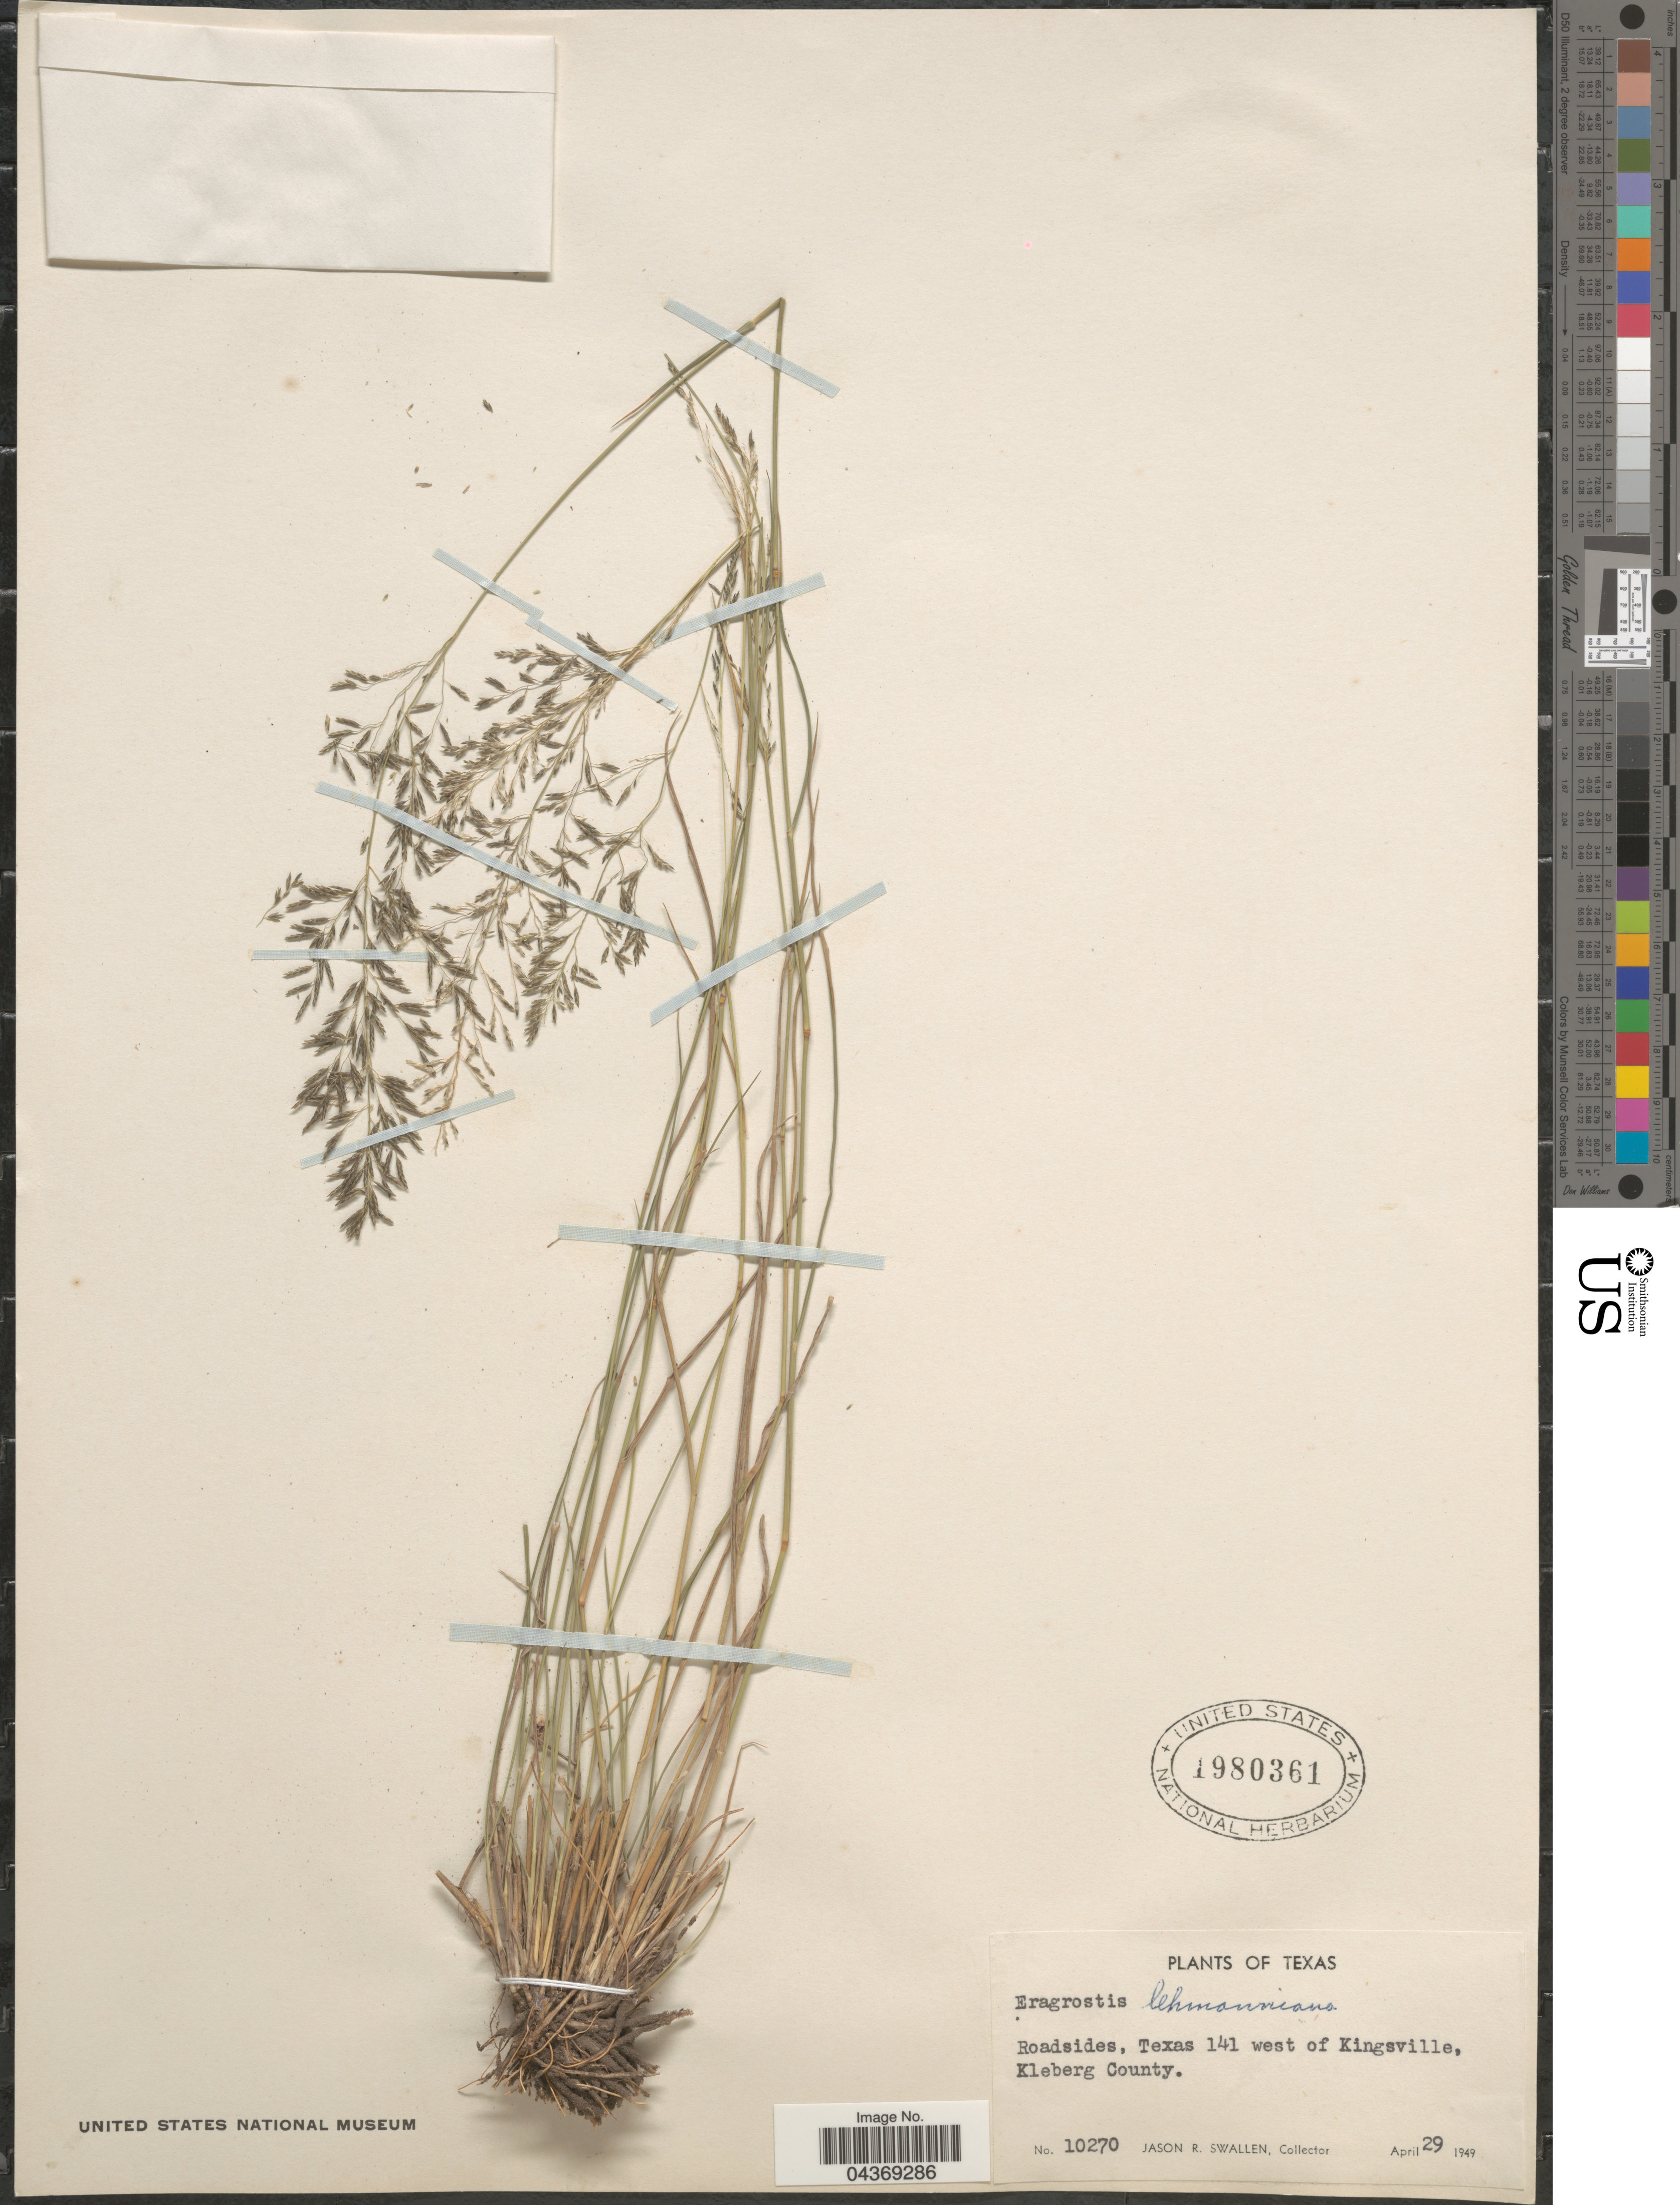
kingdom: Plantae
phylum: Tracheophyta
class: Liliopsida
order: Poales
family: Poaceae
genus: Eragrostis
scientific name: Eragrostis lehmanniana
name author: Nees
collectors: J. R. Swallen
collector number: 10270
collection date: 1949-04-29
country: United States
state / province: Texas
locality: Roadsides, Texas 141 west of Kingsville, Kleberg County.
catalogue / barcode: US 1980361